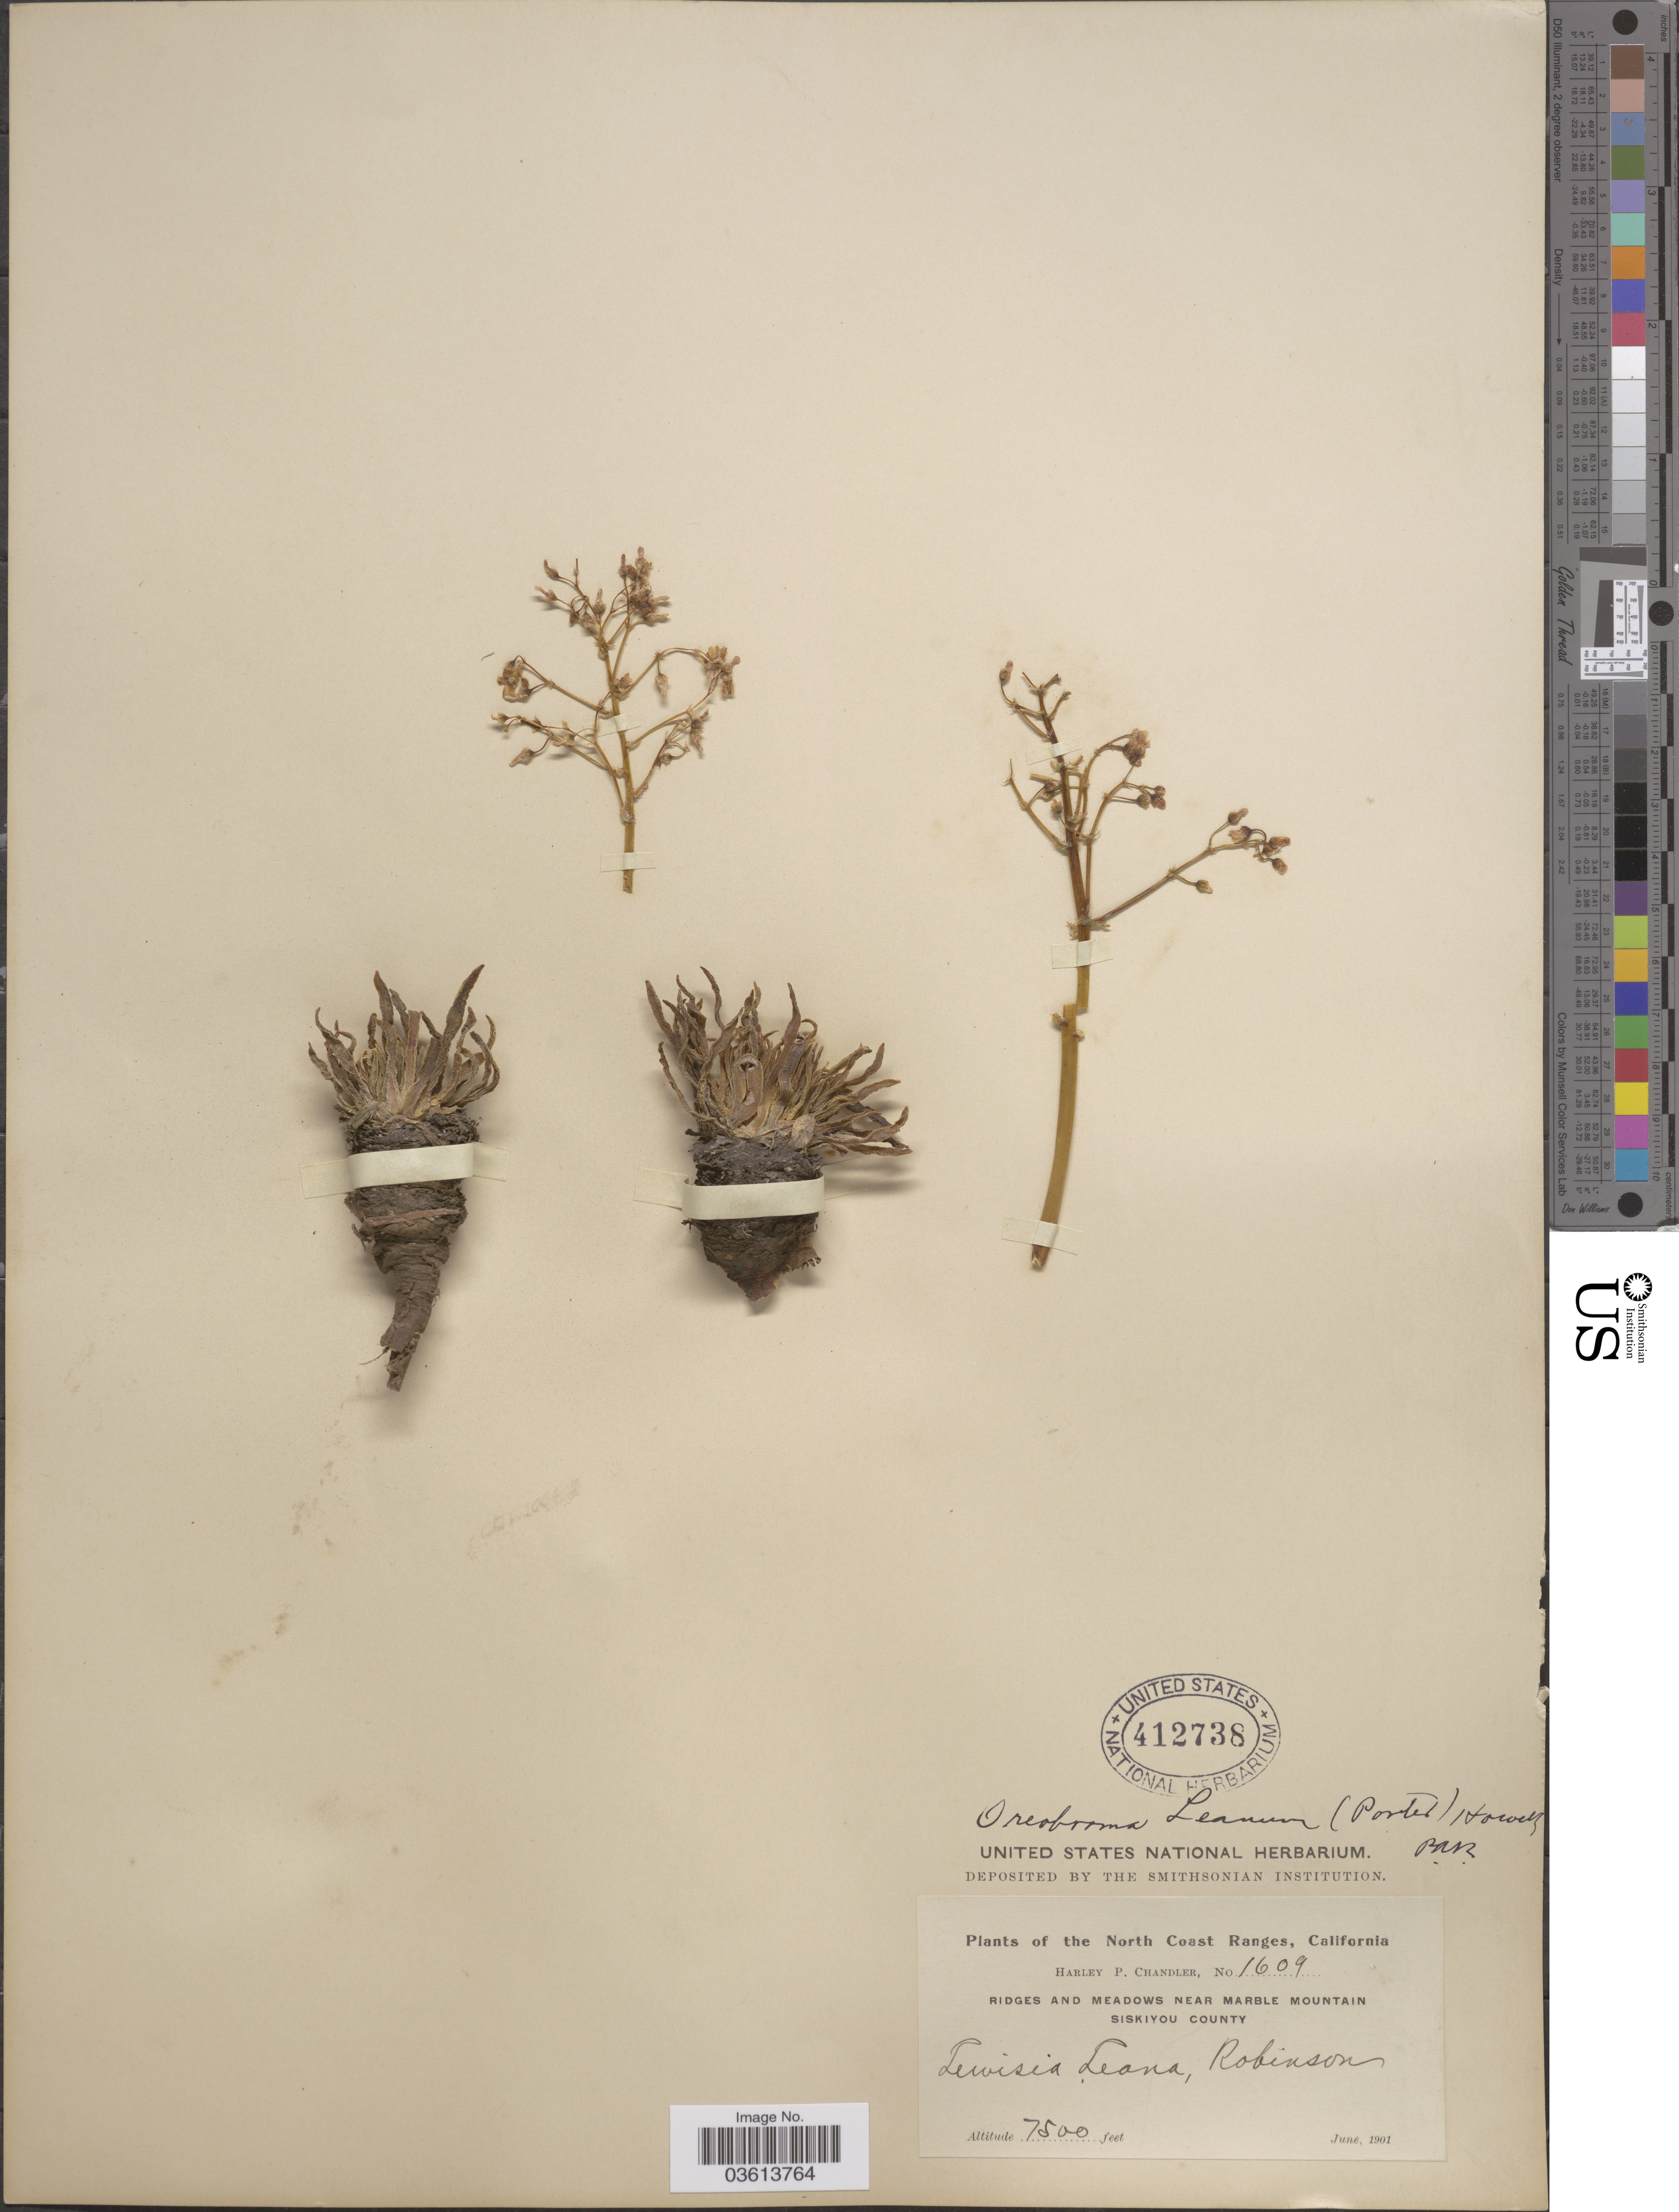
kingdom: Plantae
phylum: Tracheophyta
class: Magnoliopsida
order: Caryophyllales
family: Montiaceae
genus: Lewisia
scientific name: Lewisia leeana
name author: (Porter) B.L. Rob.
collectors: H. Chandler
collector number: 1609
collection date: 1901-06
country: United States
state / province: California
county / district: Siskiyou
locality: North Coast Ranges. Ridges and meadows near Marble Mountain Siskiyou County.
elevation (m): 2286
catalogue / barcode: US 412738